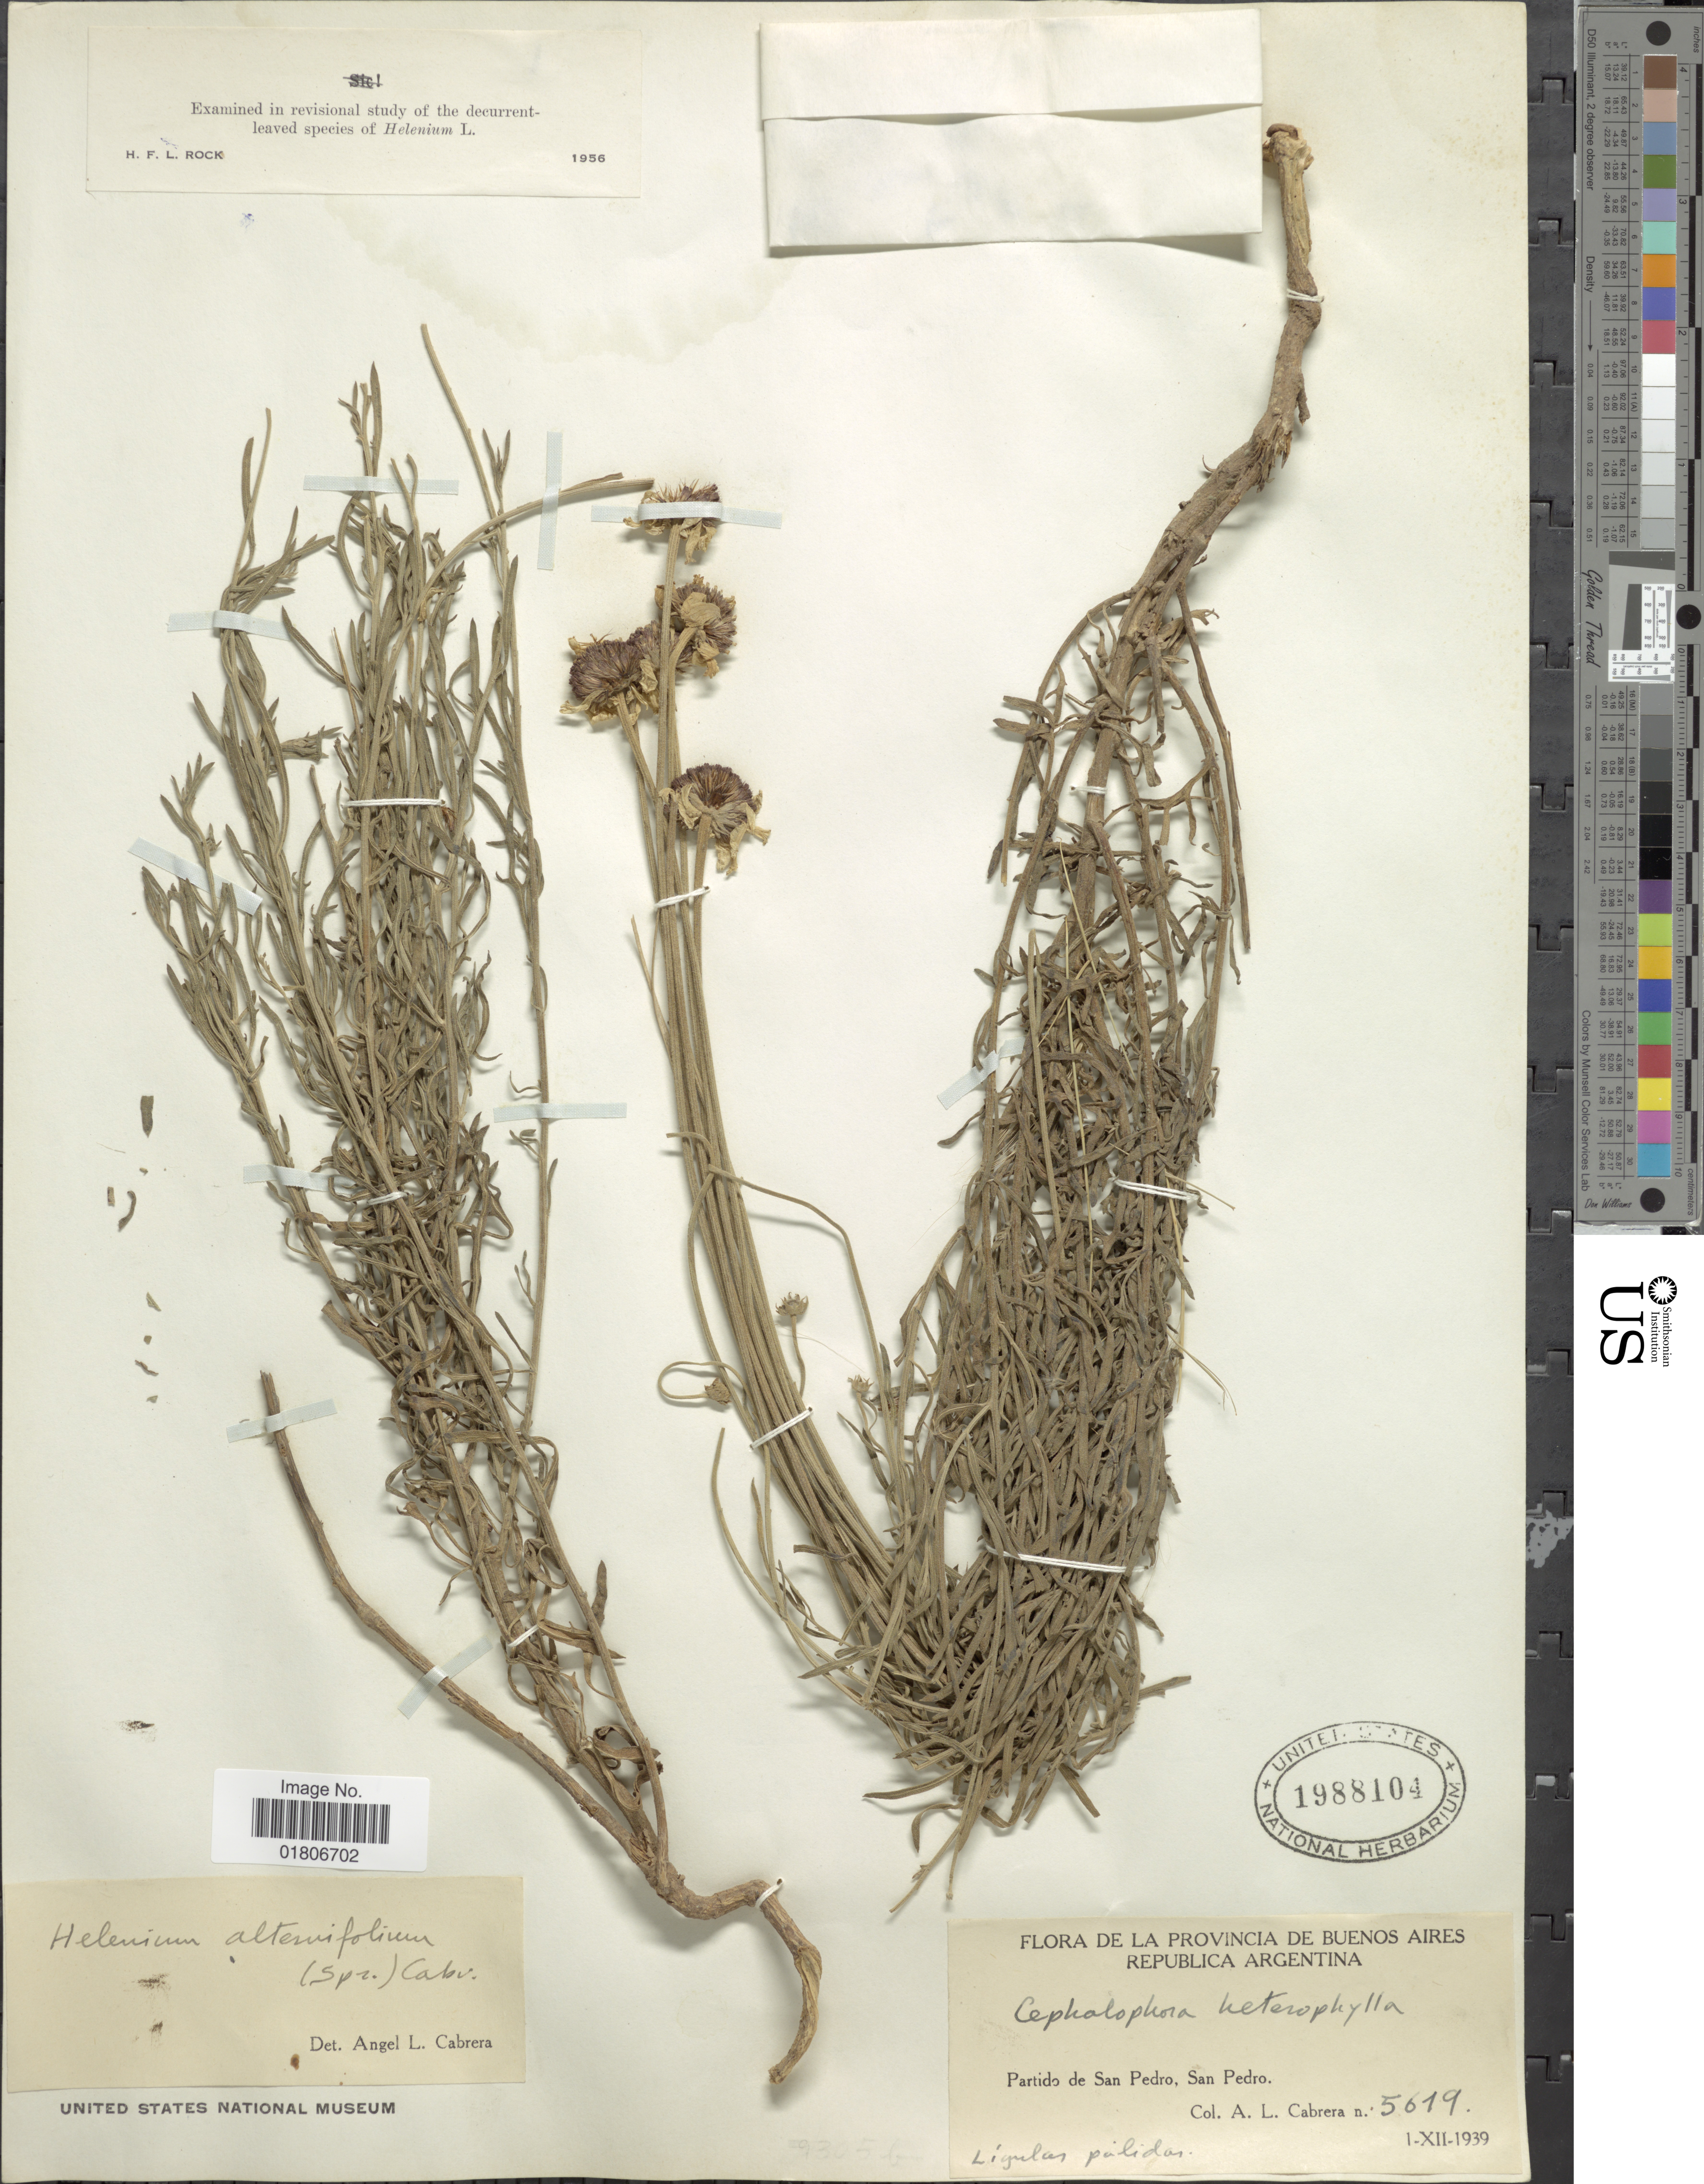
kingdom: Plantae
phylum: Tracheophyta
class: Magnoliopsida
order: Asterales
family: Asteraceae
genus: Helenium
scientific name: Helenium alternifolium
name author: (Spreng.) Cabrera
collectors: A. L. Cabrera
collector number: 5619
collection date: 1939-12-01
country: Argentina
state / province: Buenos Aires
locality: Partido de San Pedro, San Pedro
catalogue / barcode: US 1988104